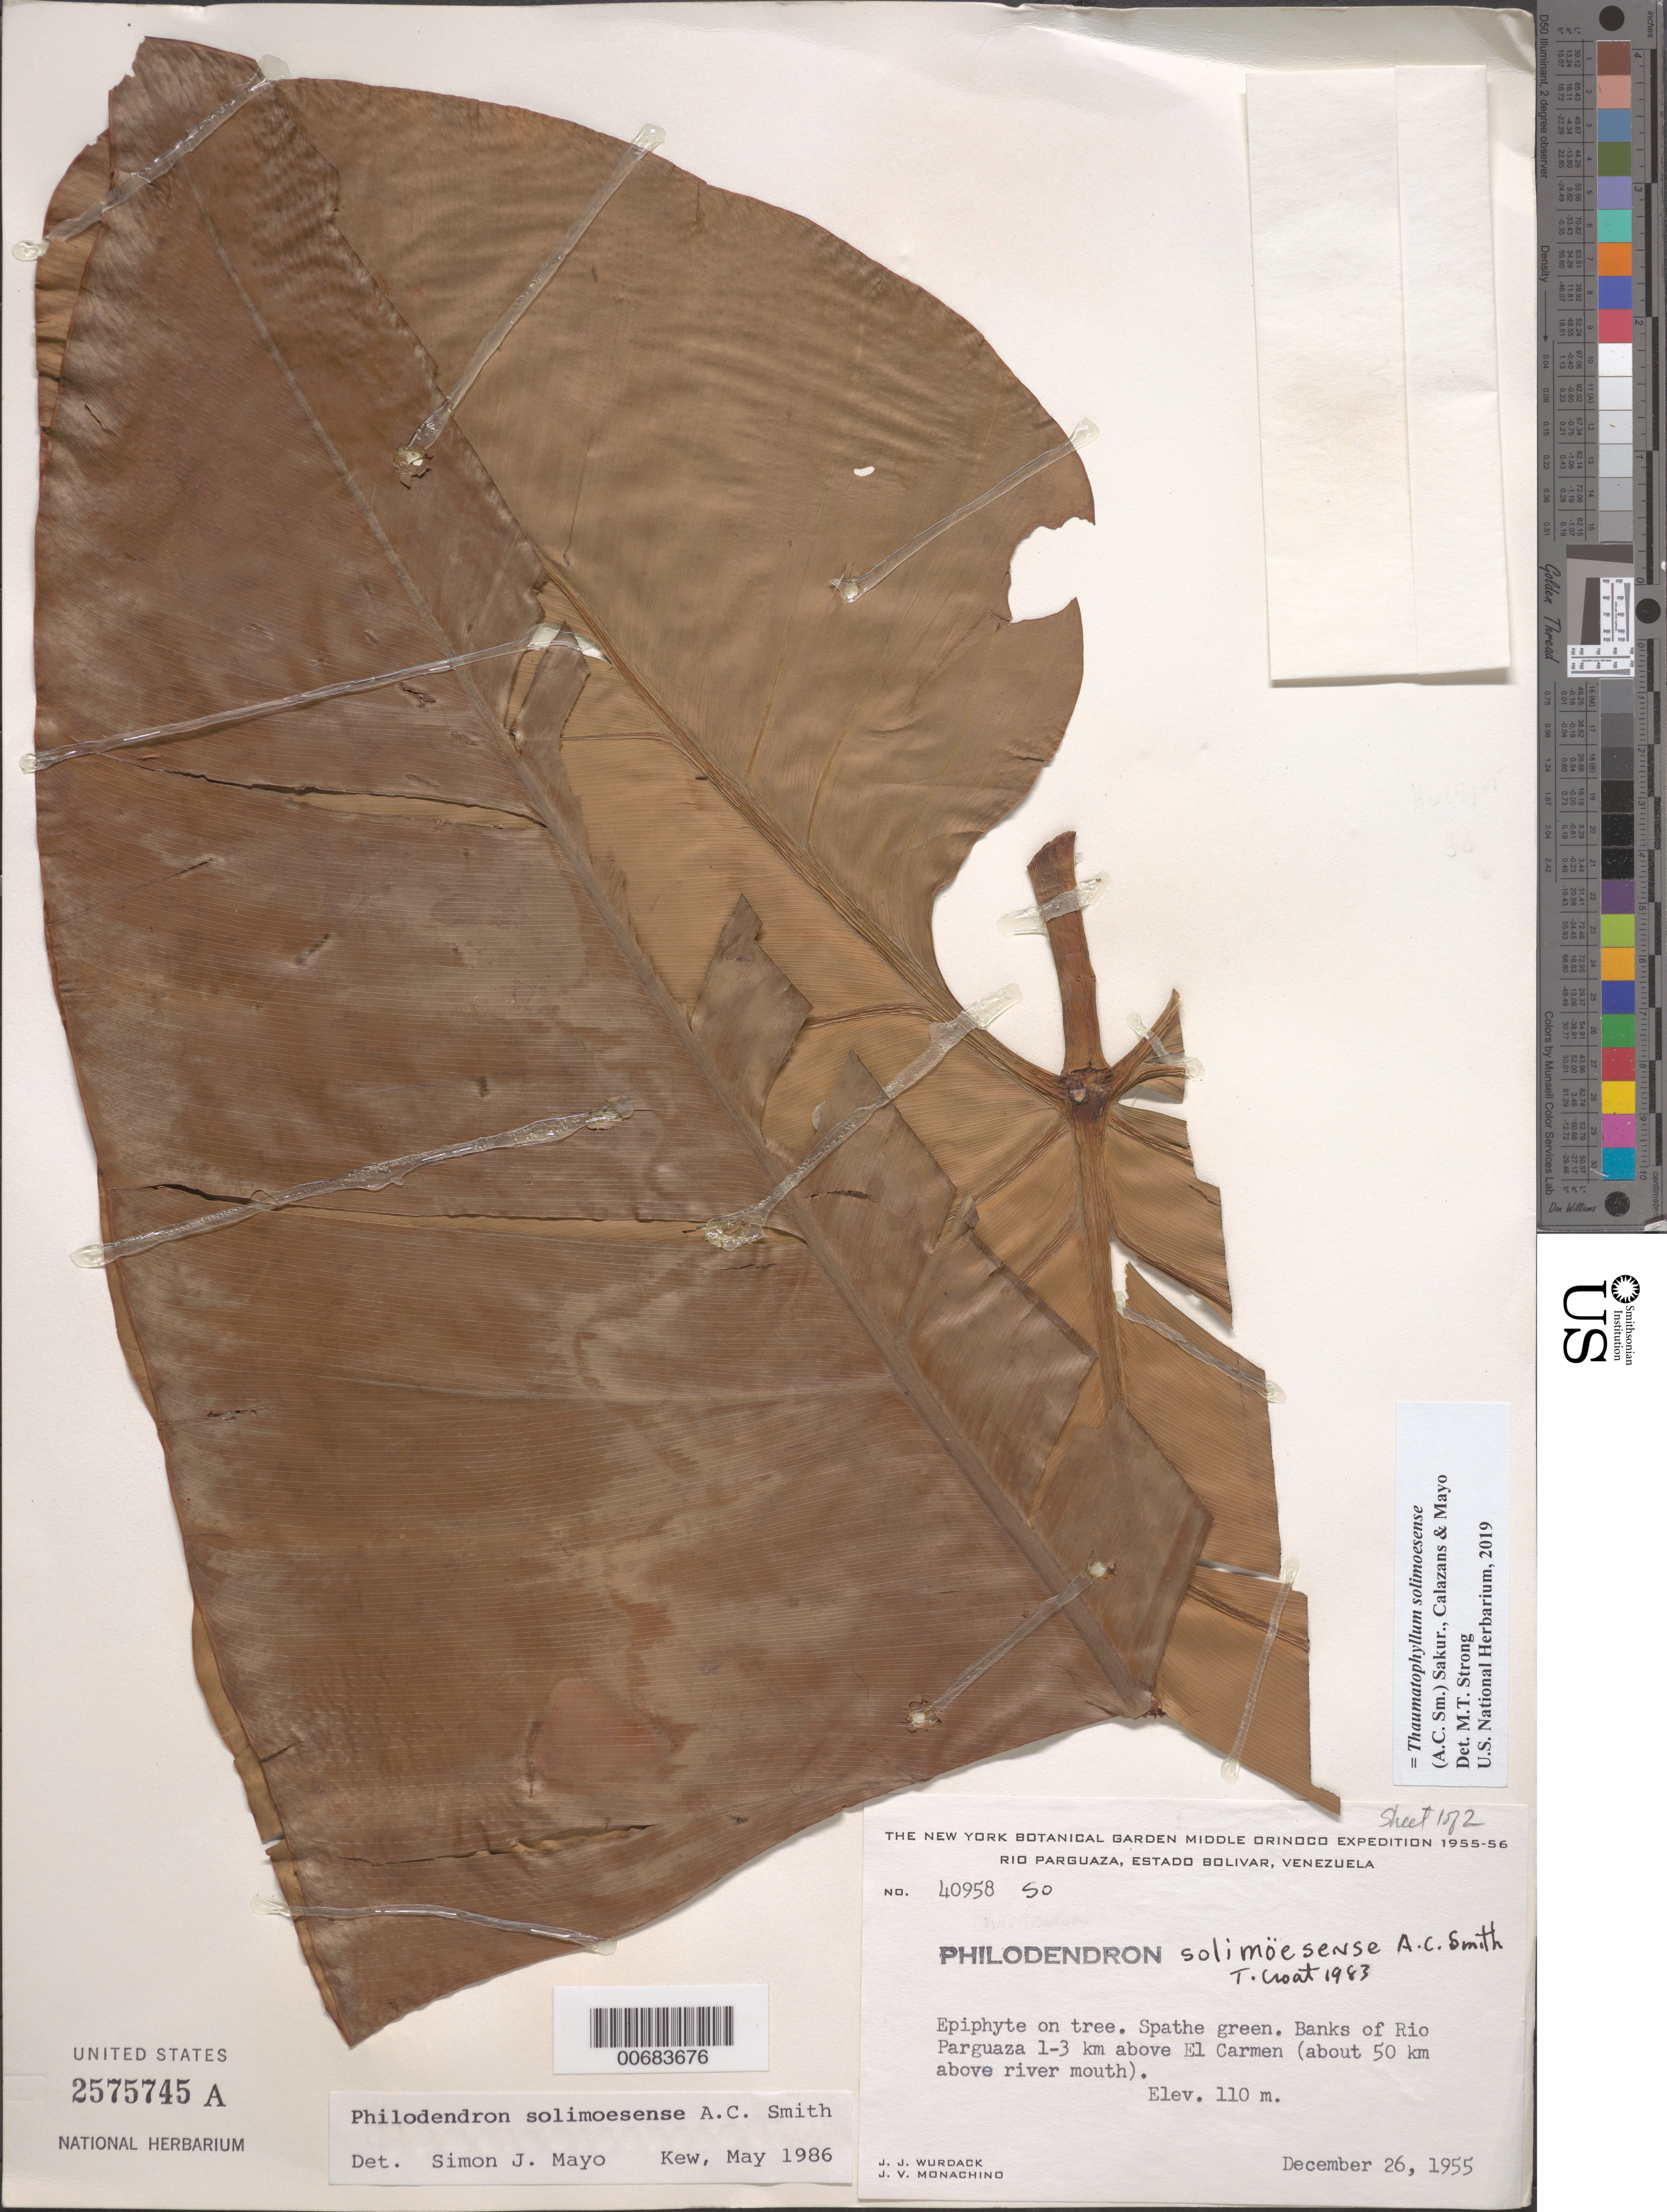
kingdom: Plantae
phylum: Tracheophyta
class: Liliopsida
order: Alismatales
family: Araceae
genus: Thaumatophyllum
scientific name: Thaumatophyllum solimoesense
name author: (A.C. Sm.) Sakur. et al.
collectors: J. J. Wurdack & J. V. Monachino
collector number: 40958?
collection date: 1955-12-26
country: Venezuela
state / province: Bolivar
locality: Middle Orinoco [unsure placement] Rio Parguaza, Estado Bolivar. Banks of Rio Parguaza 1-3 km above El Carmen (about 50 km above river mouth).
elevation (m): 110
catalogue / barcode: US 2575745A